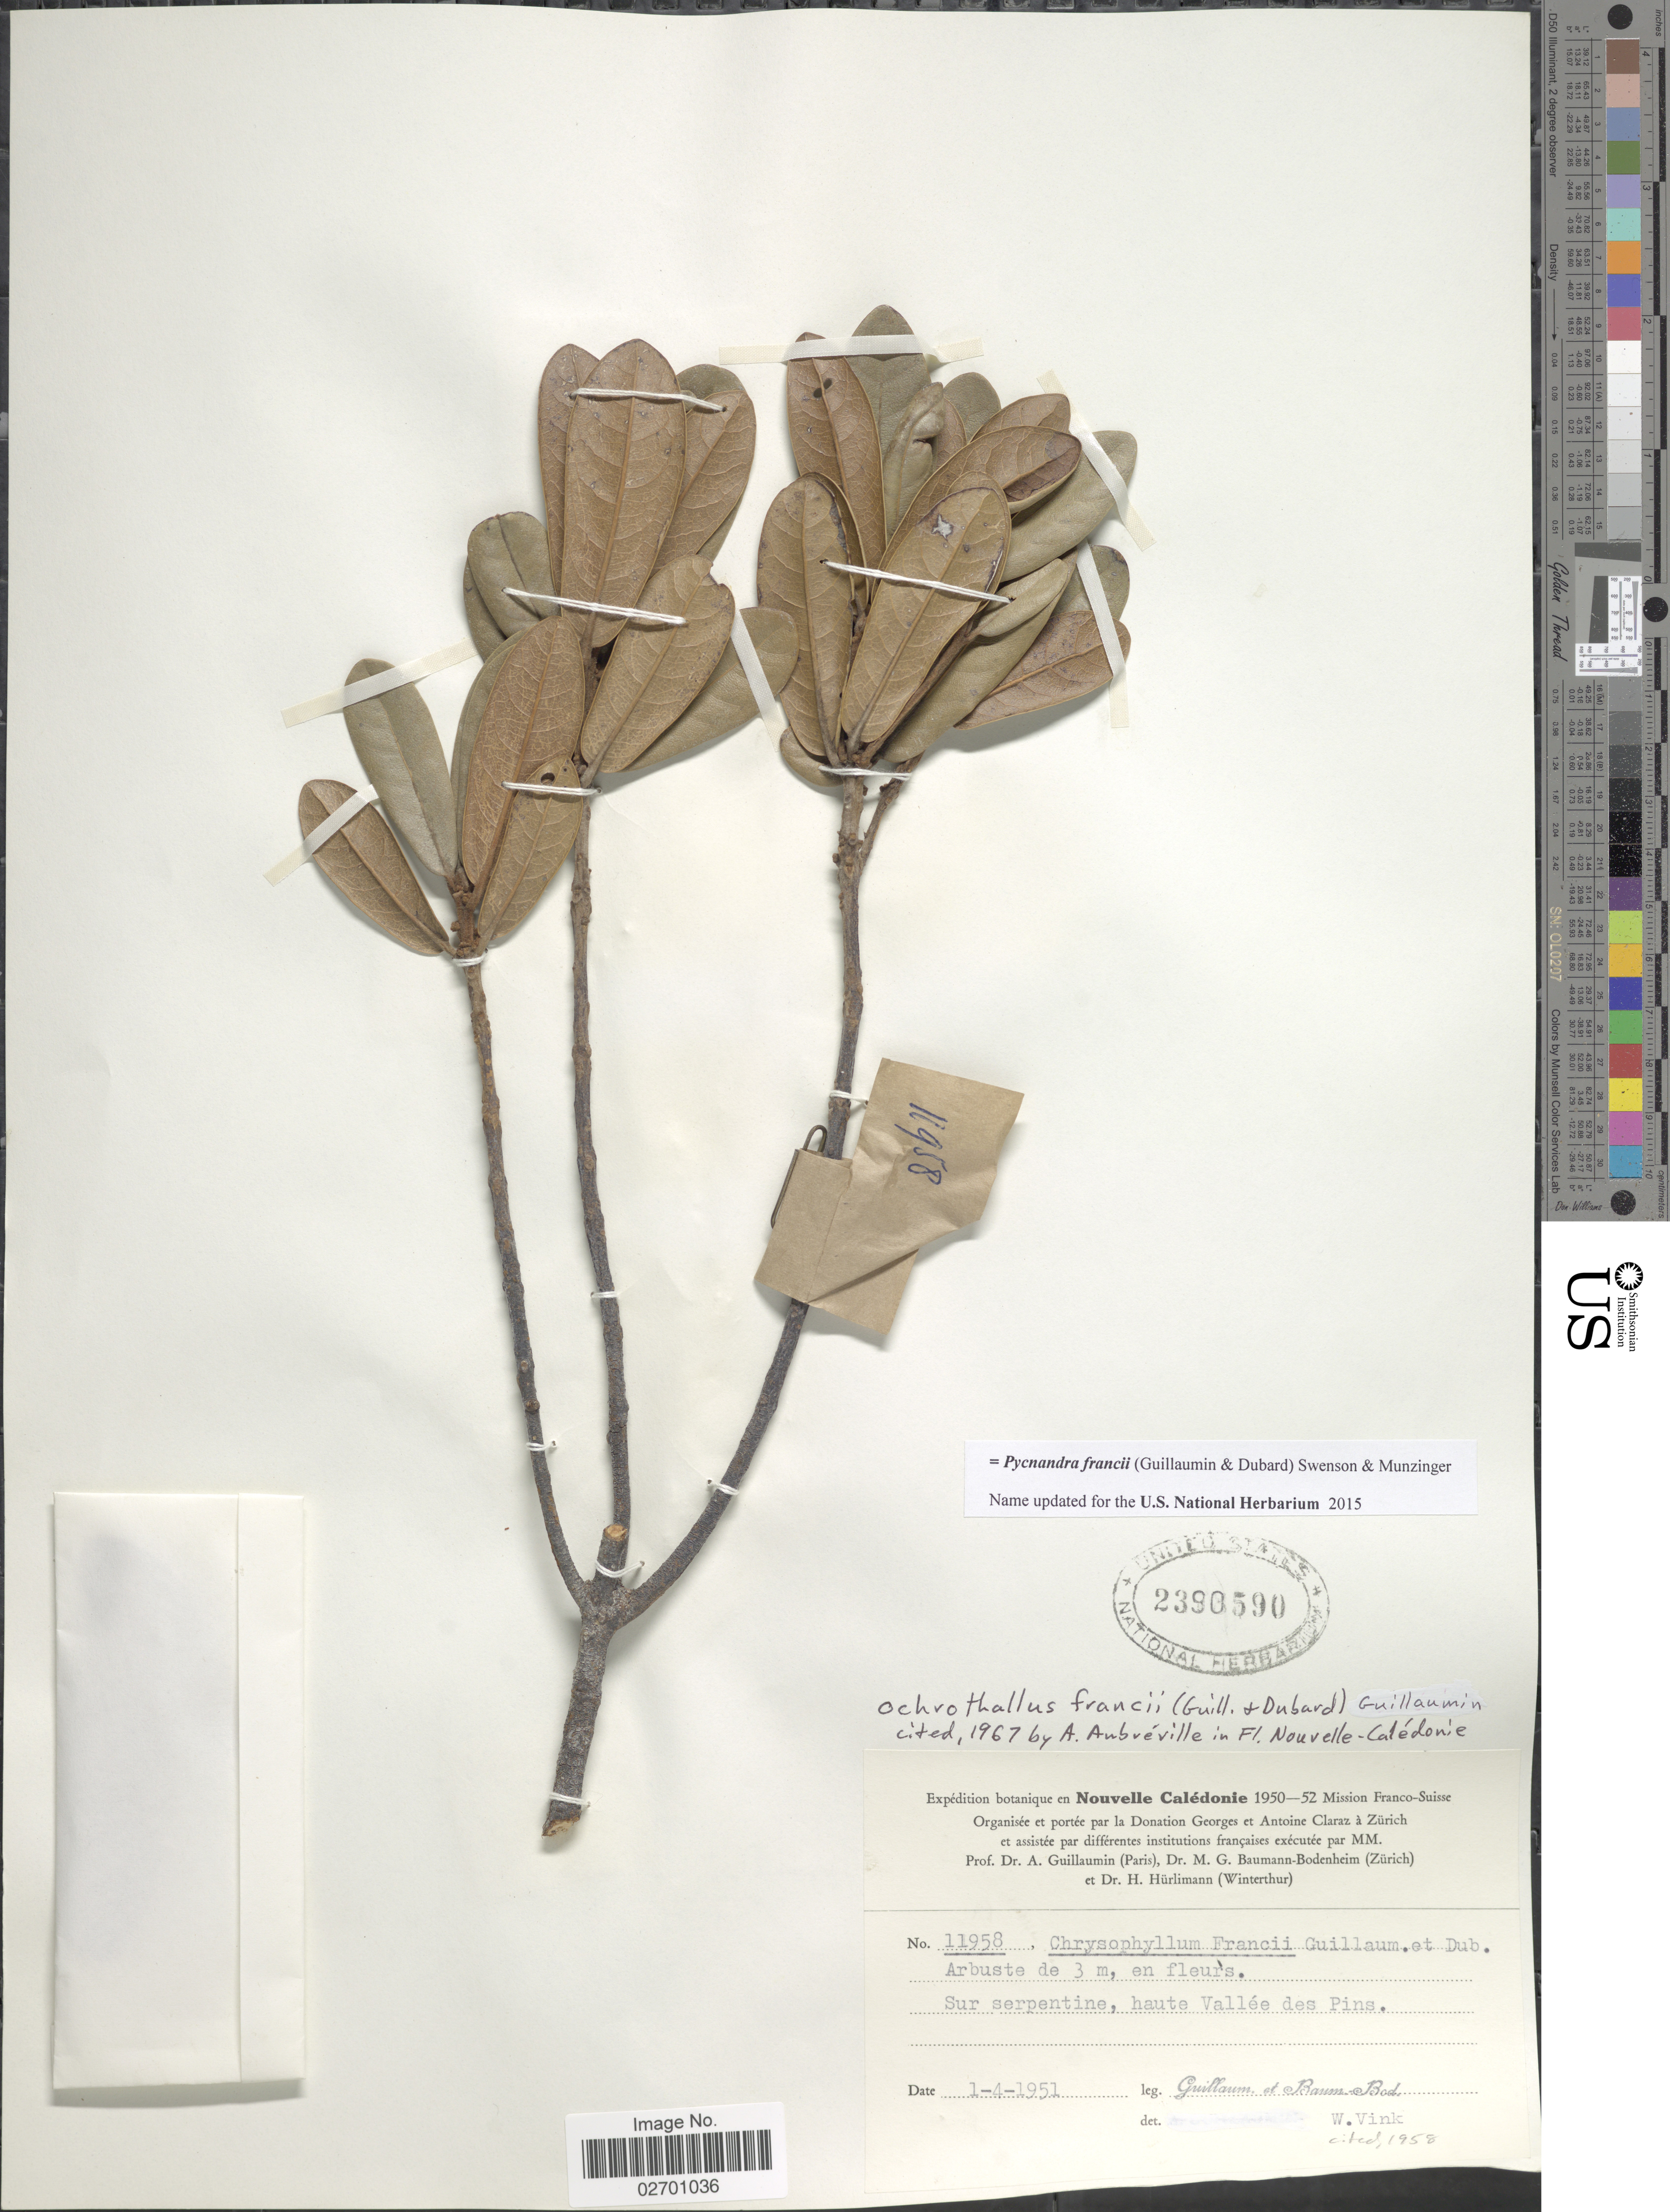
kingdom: Plantae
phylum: Tracheophyta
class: Magnoliopsida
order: Ericales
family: Sapotaceae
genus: Pycnandra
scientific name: Pycnandra francii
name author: (Guillaumin & Dubard) Swenson & Munzinger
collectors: A. Guillaumin & M. G. Baumann-Bodenheim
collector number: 11958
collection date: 1951-04-01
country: New Caledonia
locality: Sur serpentine, haute Vallee des Pins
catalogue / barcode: US 2390590